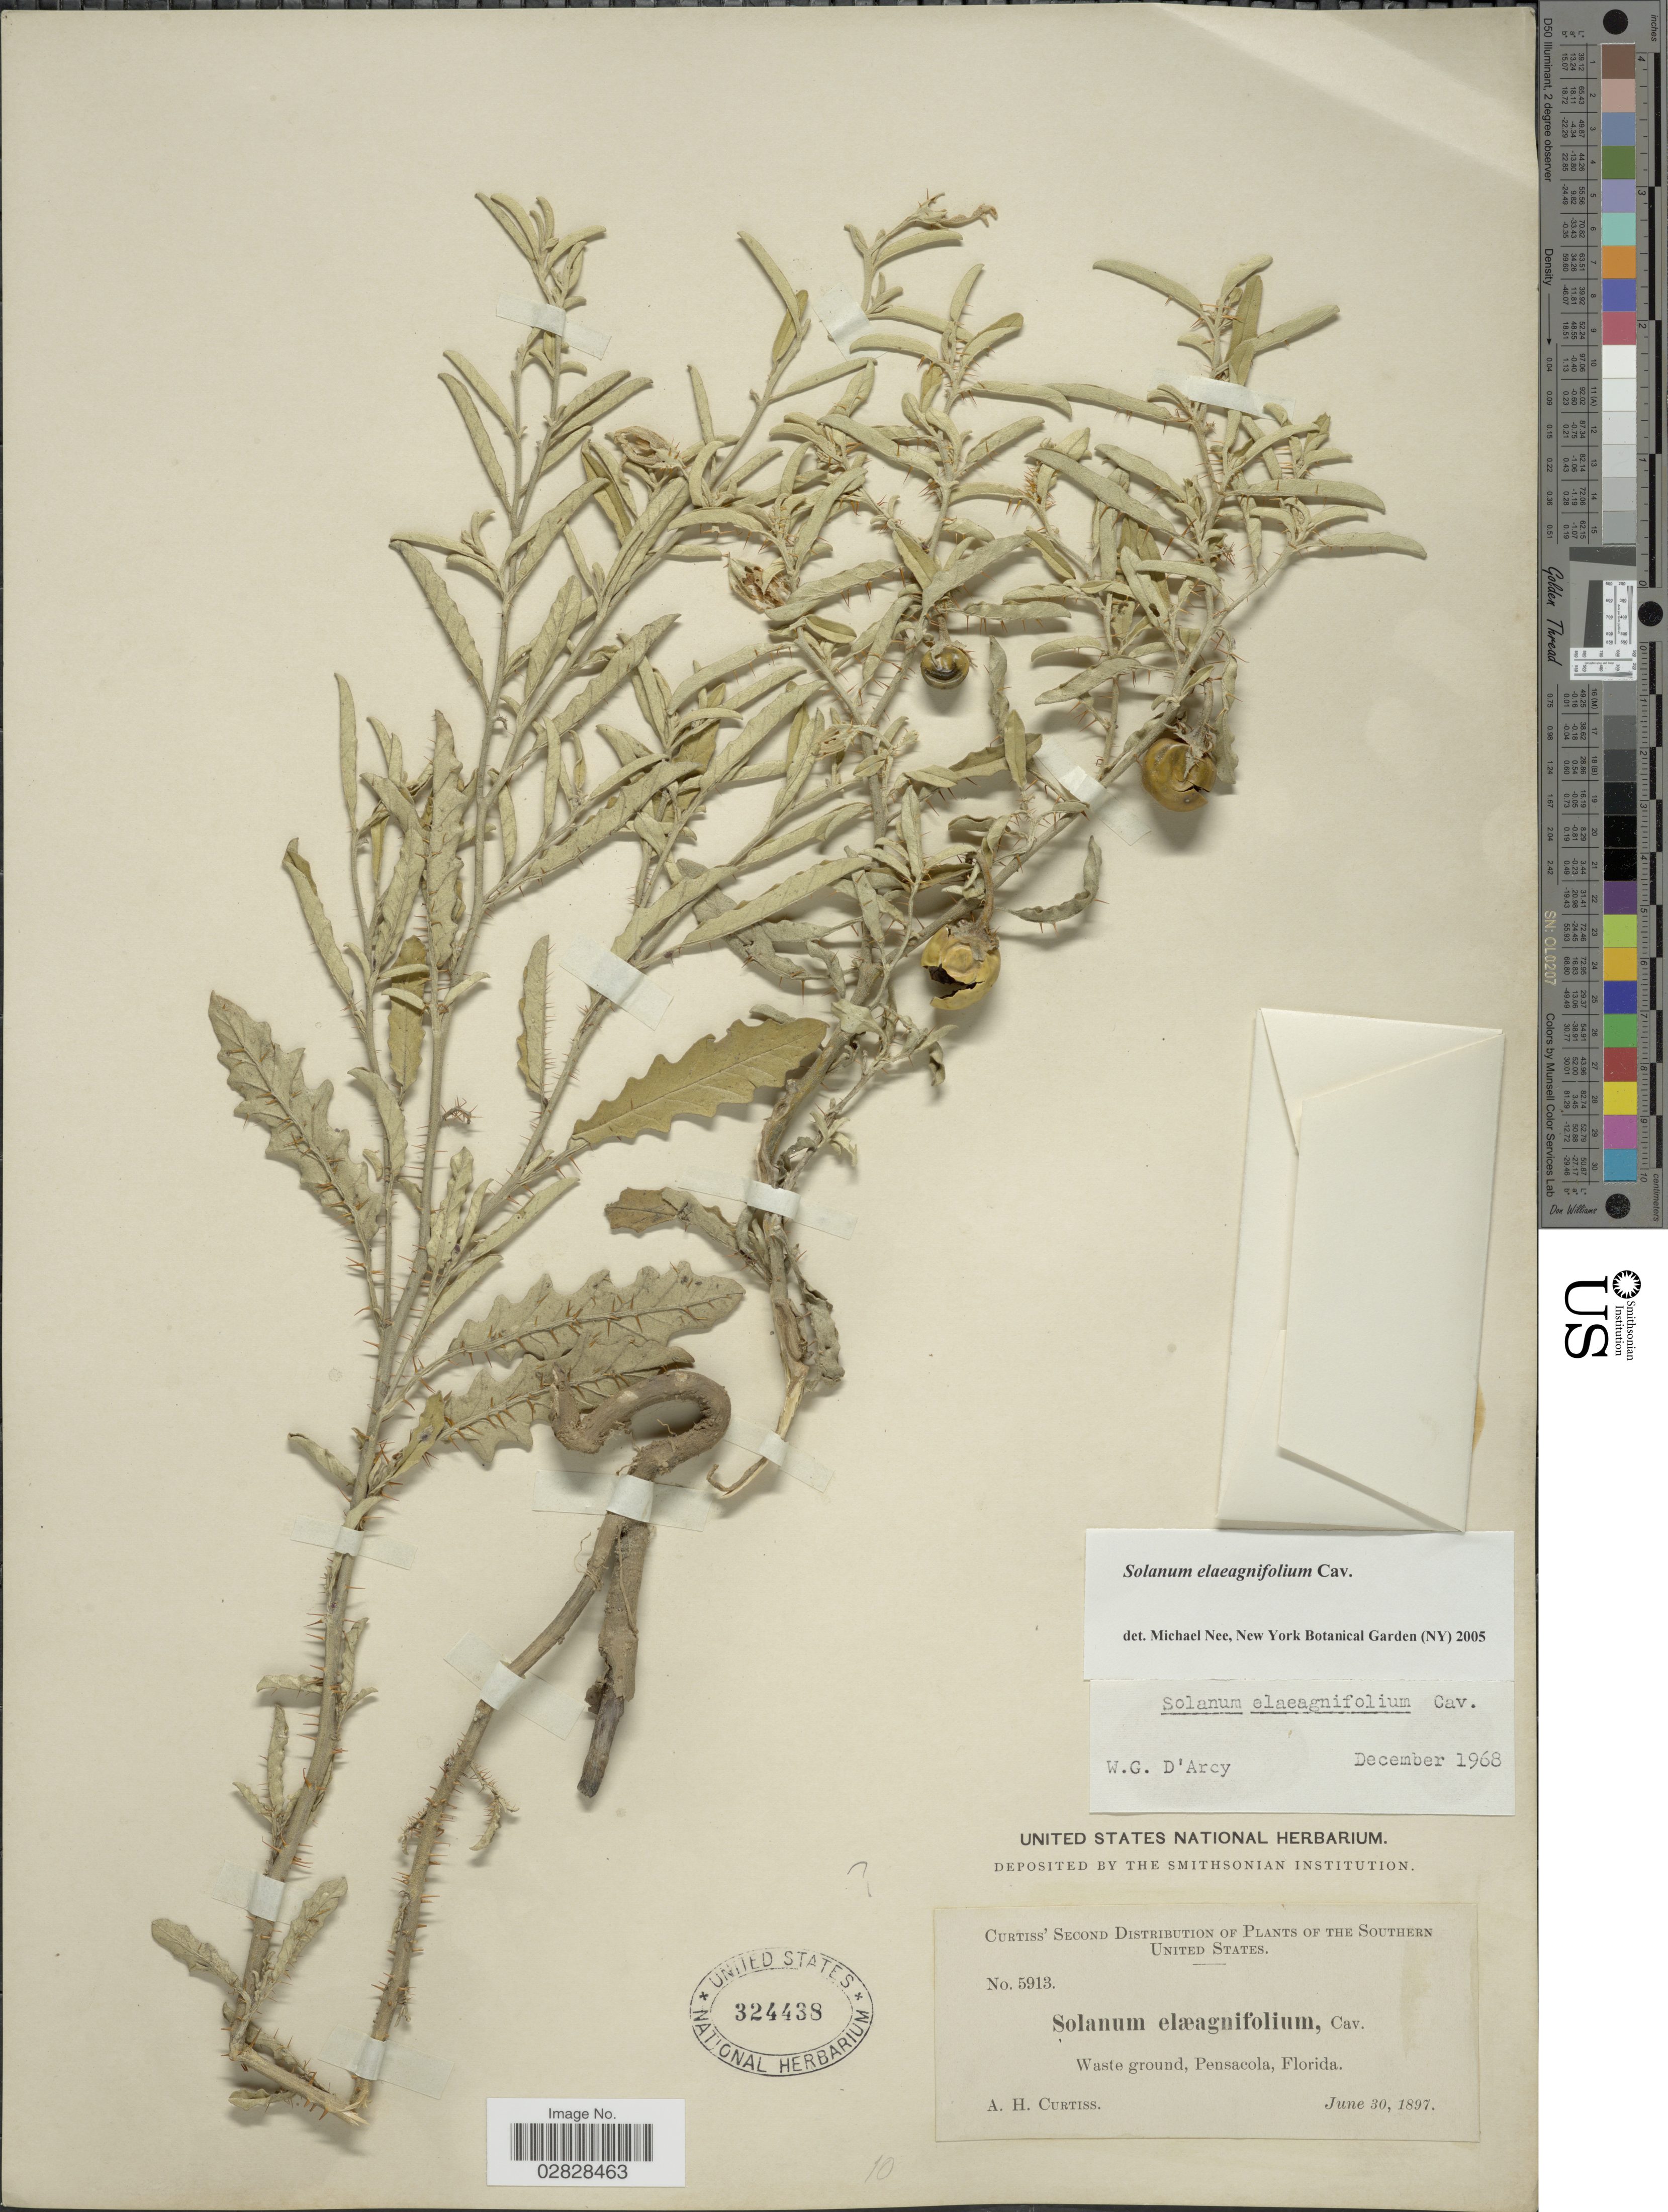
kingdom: Plantae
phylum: Tracheophyta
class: Magnoliopsida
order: Solanales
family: Solanaceae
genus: Solanum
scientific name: Solanum elaeagnifolium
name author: Cav.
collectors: A. H. Curtiss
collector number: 5913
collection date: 1897-06-30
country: United States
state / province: Florida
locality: Southern United States. Pensacola.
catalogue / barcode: US 324438